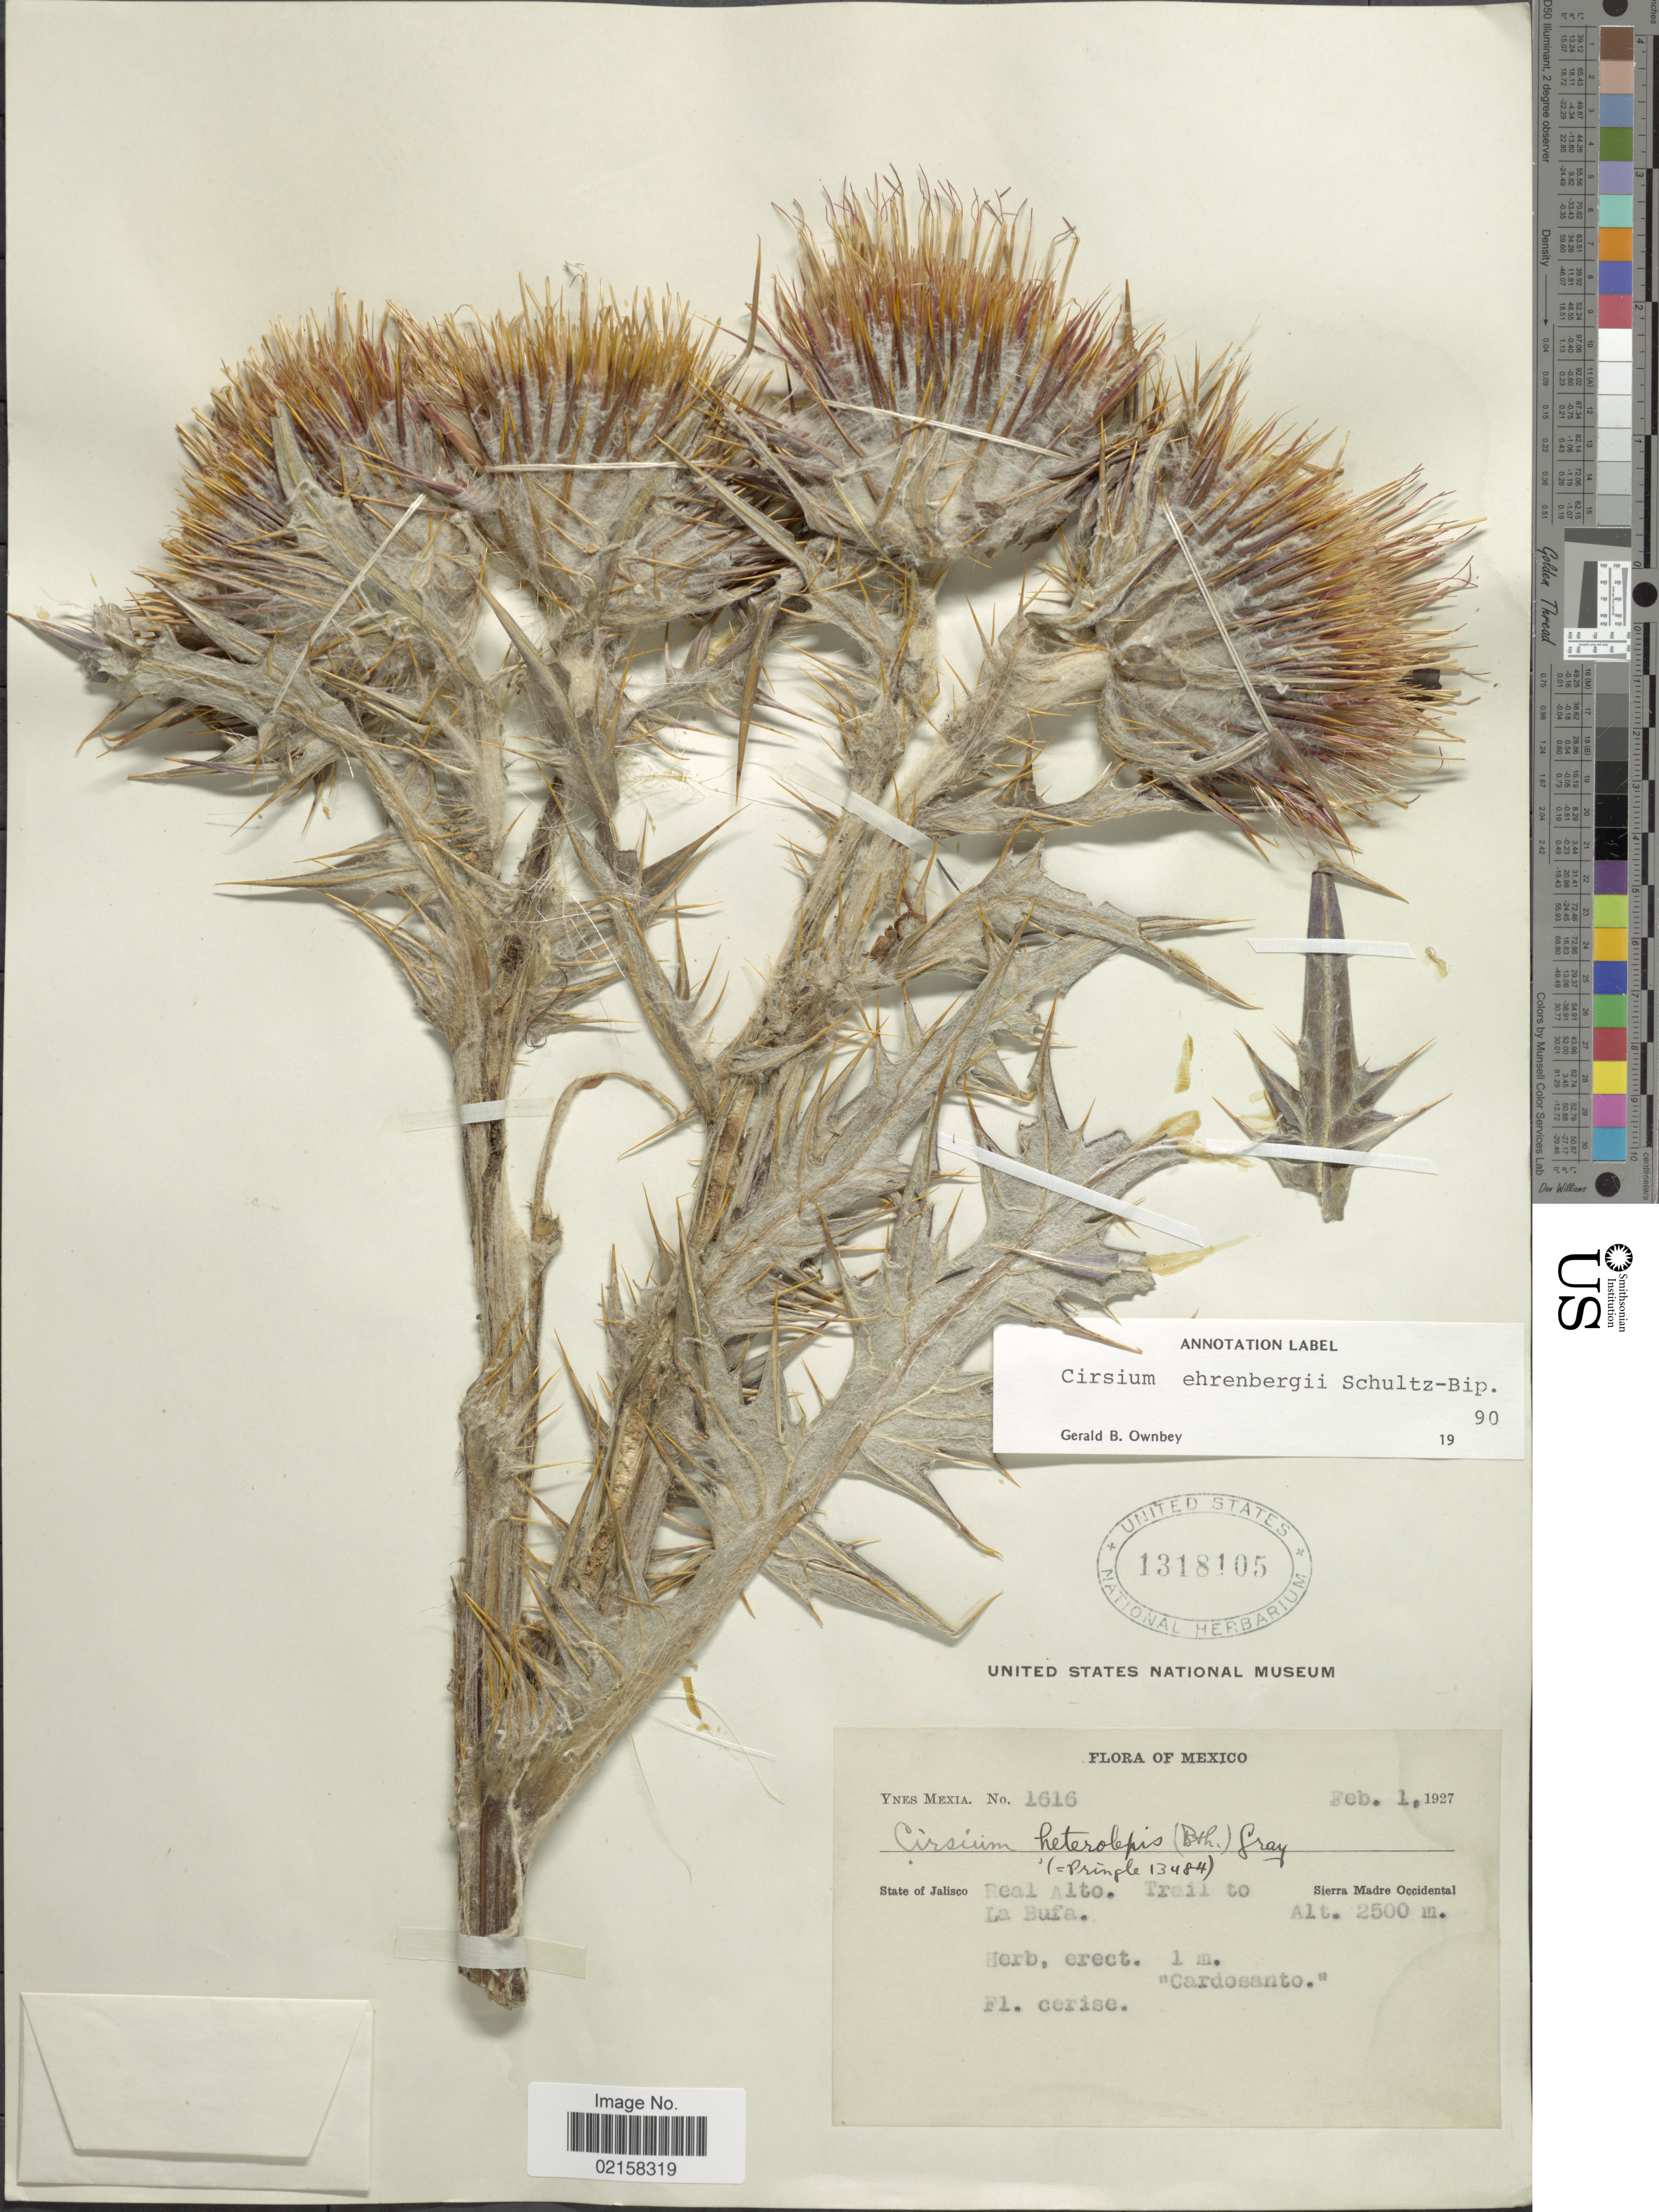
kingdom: Plantae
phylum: Tracheophyta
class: Magnoliopsida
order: Asterales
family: Asteraceae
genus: Cirsium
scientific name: Cirsium ehrenbergii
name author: Sch. Bip.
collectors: Y. Mexia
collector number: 1616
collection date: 1927-02-01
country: Mexico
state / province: Jalisco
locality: Real alto, trailto La Bufa, Sierra Madre Occidental.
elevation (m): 2500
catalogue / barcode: US 1318105